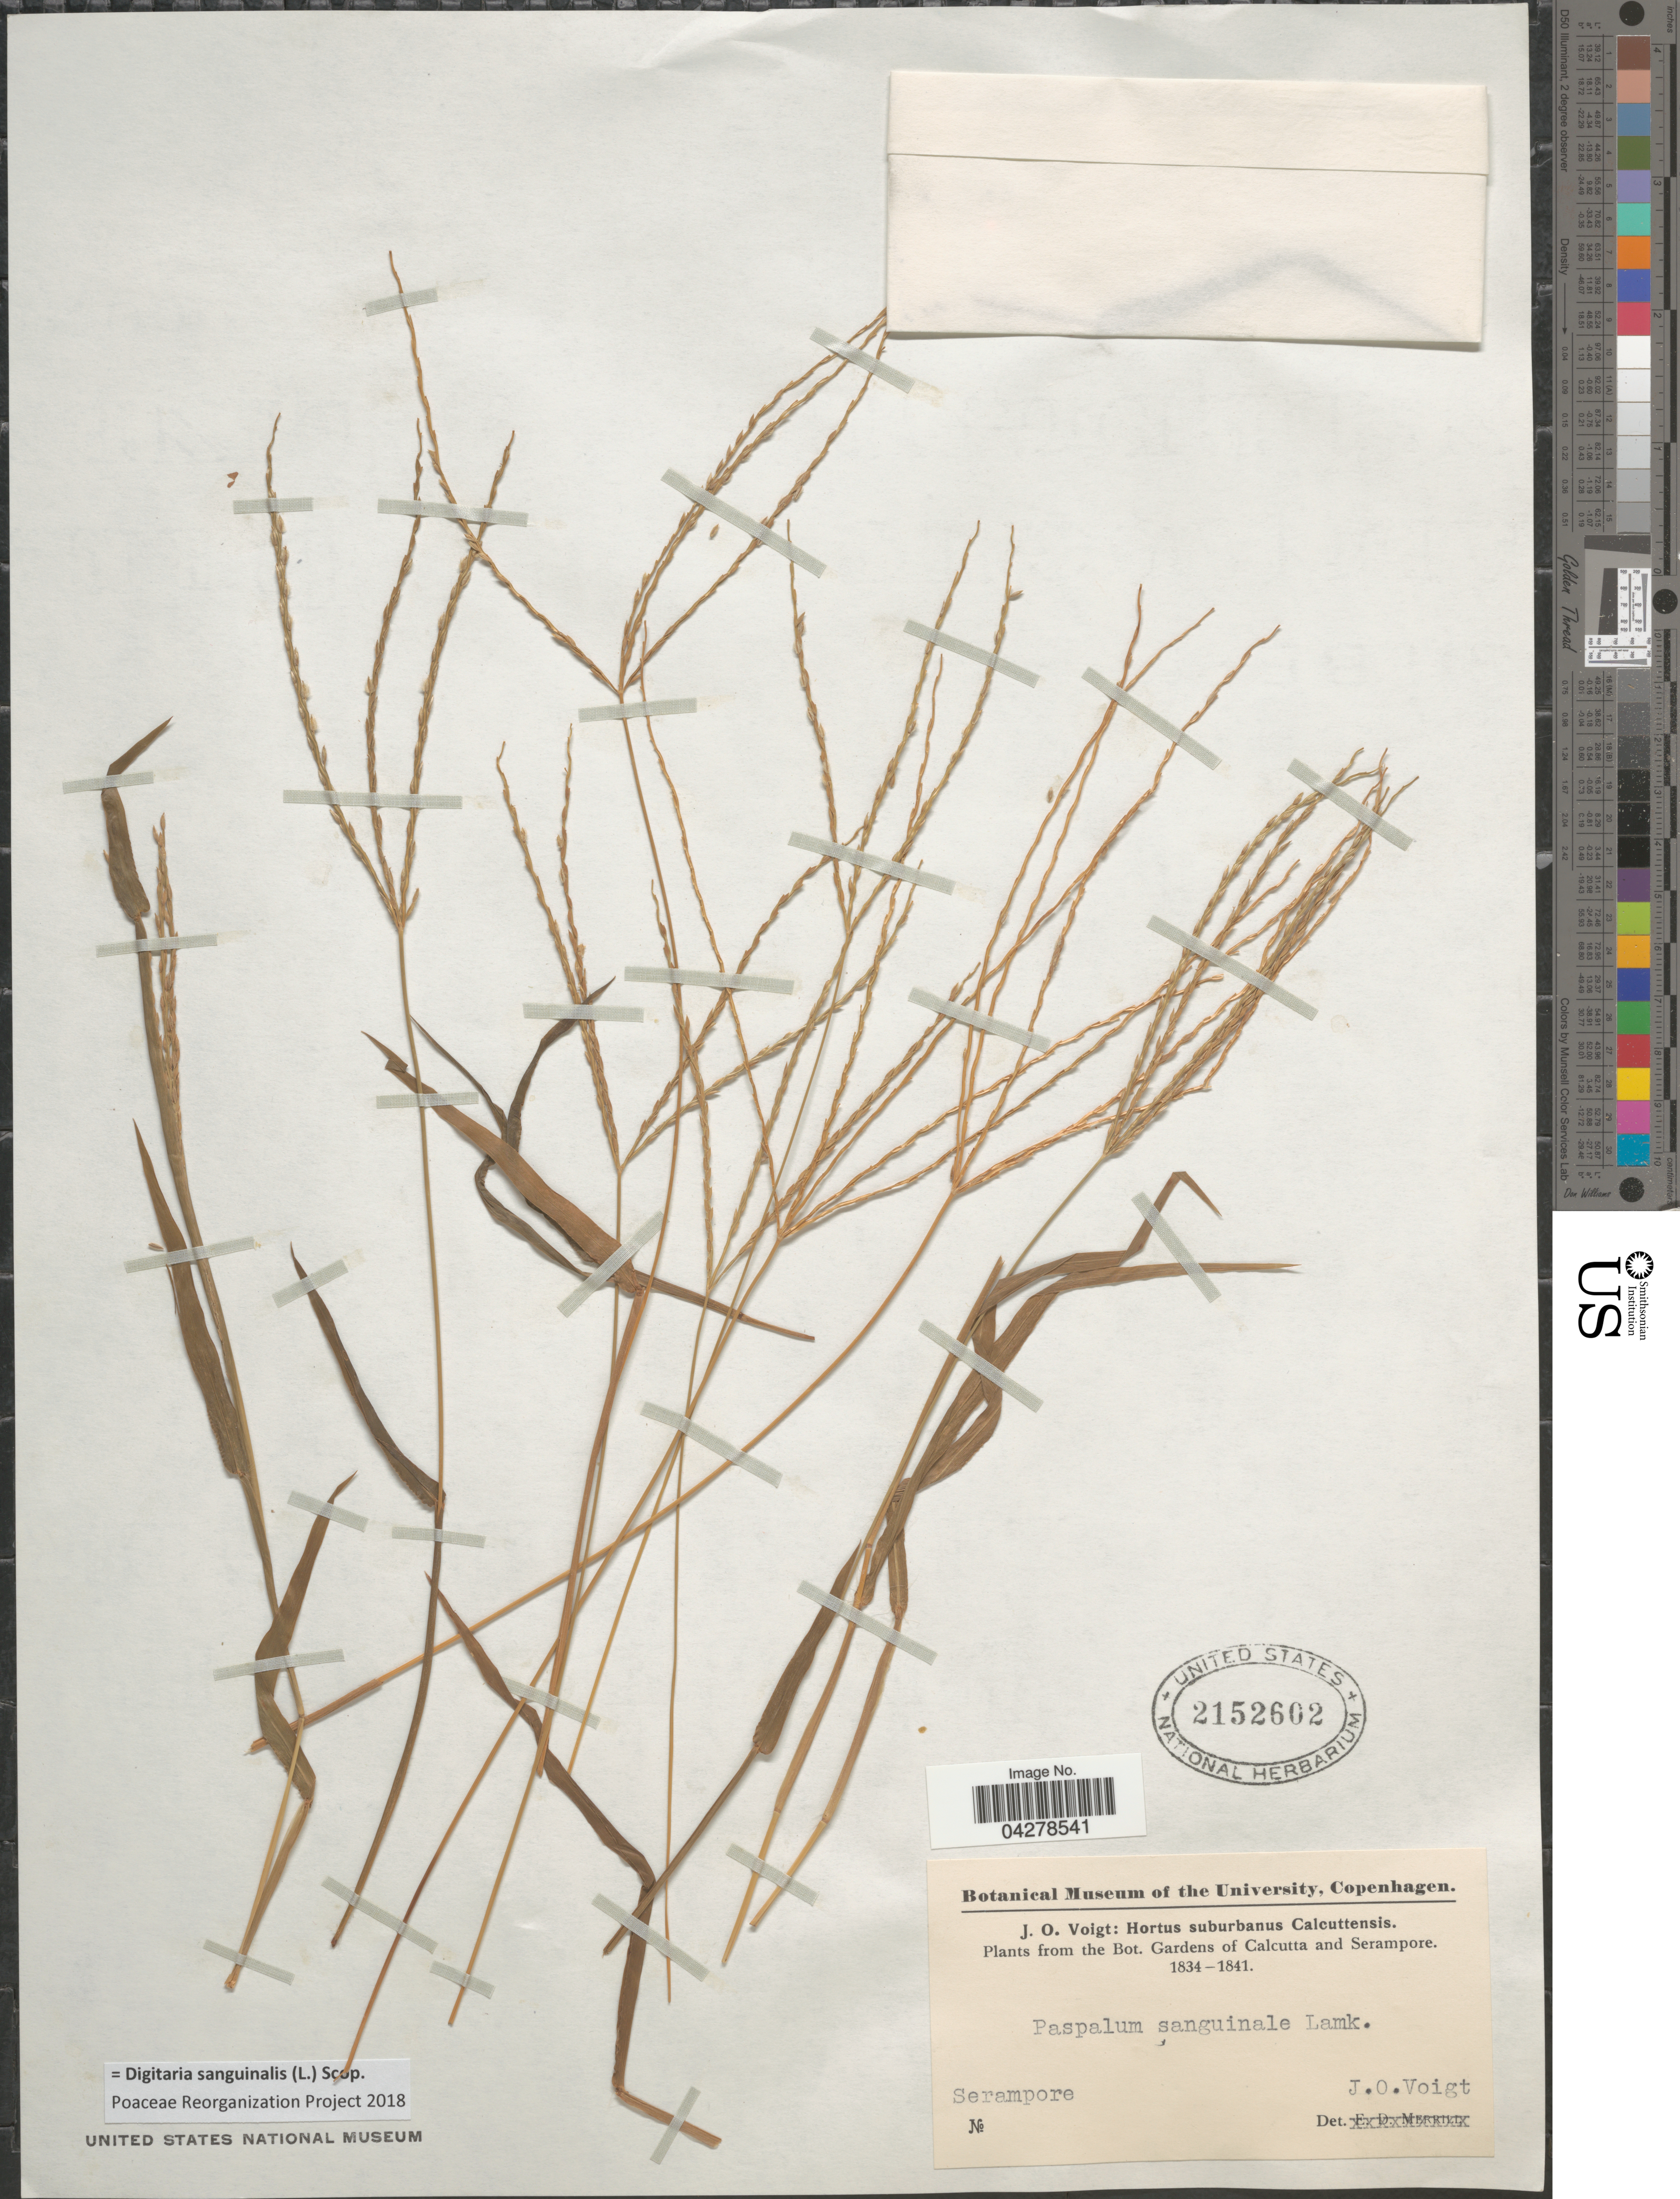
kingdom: Plantae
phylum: Tracheophyta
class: Liliopsida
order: Poales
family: Poaceae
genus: Digitaria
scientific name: Digitaria sanguinalis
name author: (L.) Scop.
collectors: J. O. Voigt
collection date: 1834/1841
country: India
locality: The Bot. Gardens of Calcutta and Serampore. Serampore.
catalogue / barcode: US 2152602